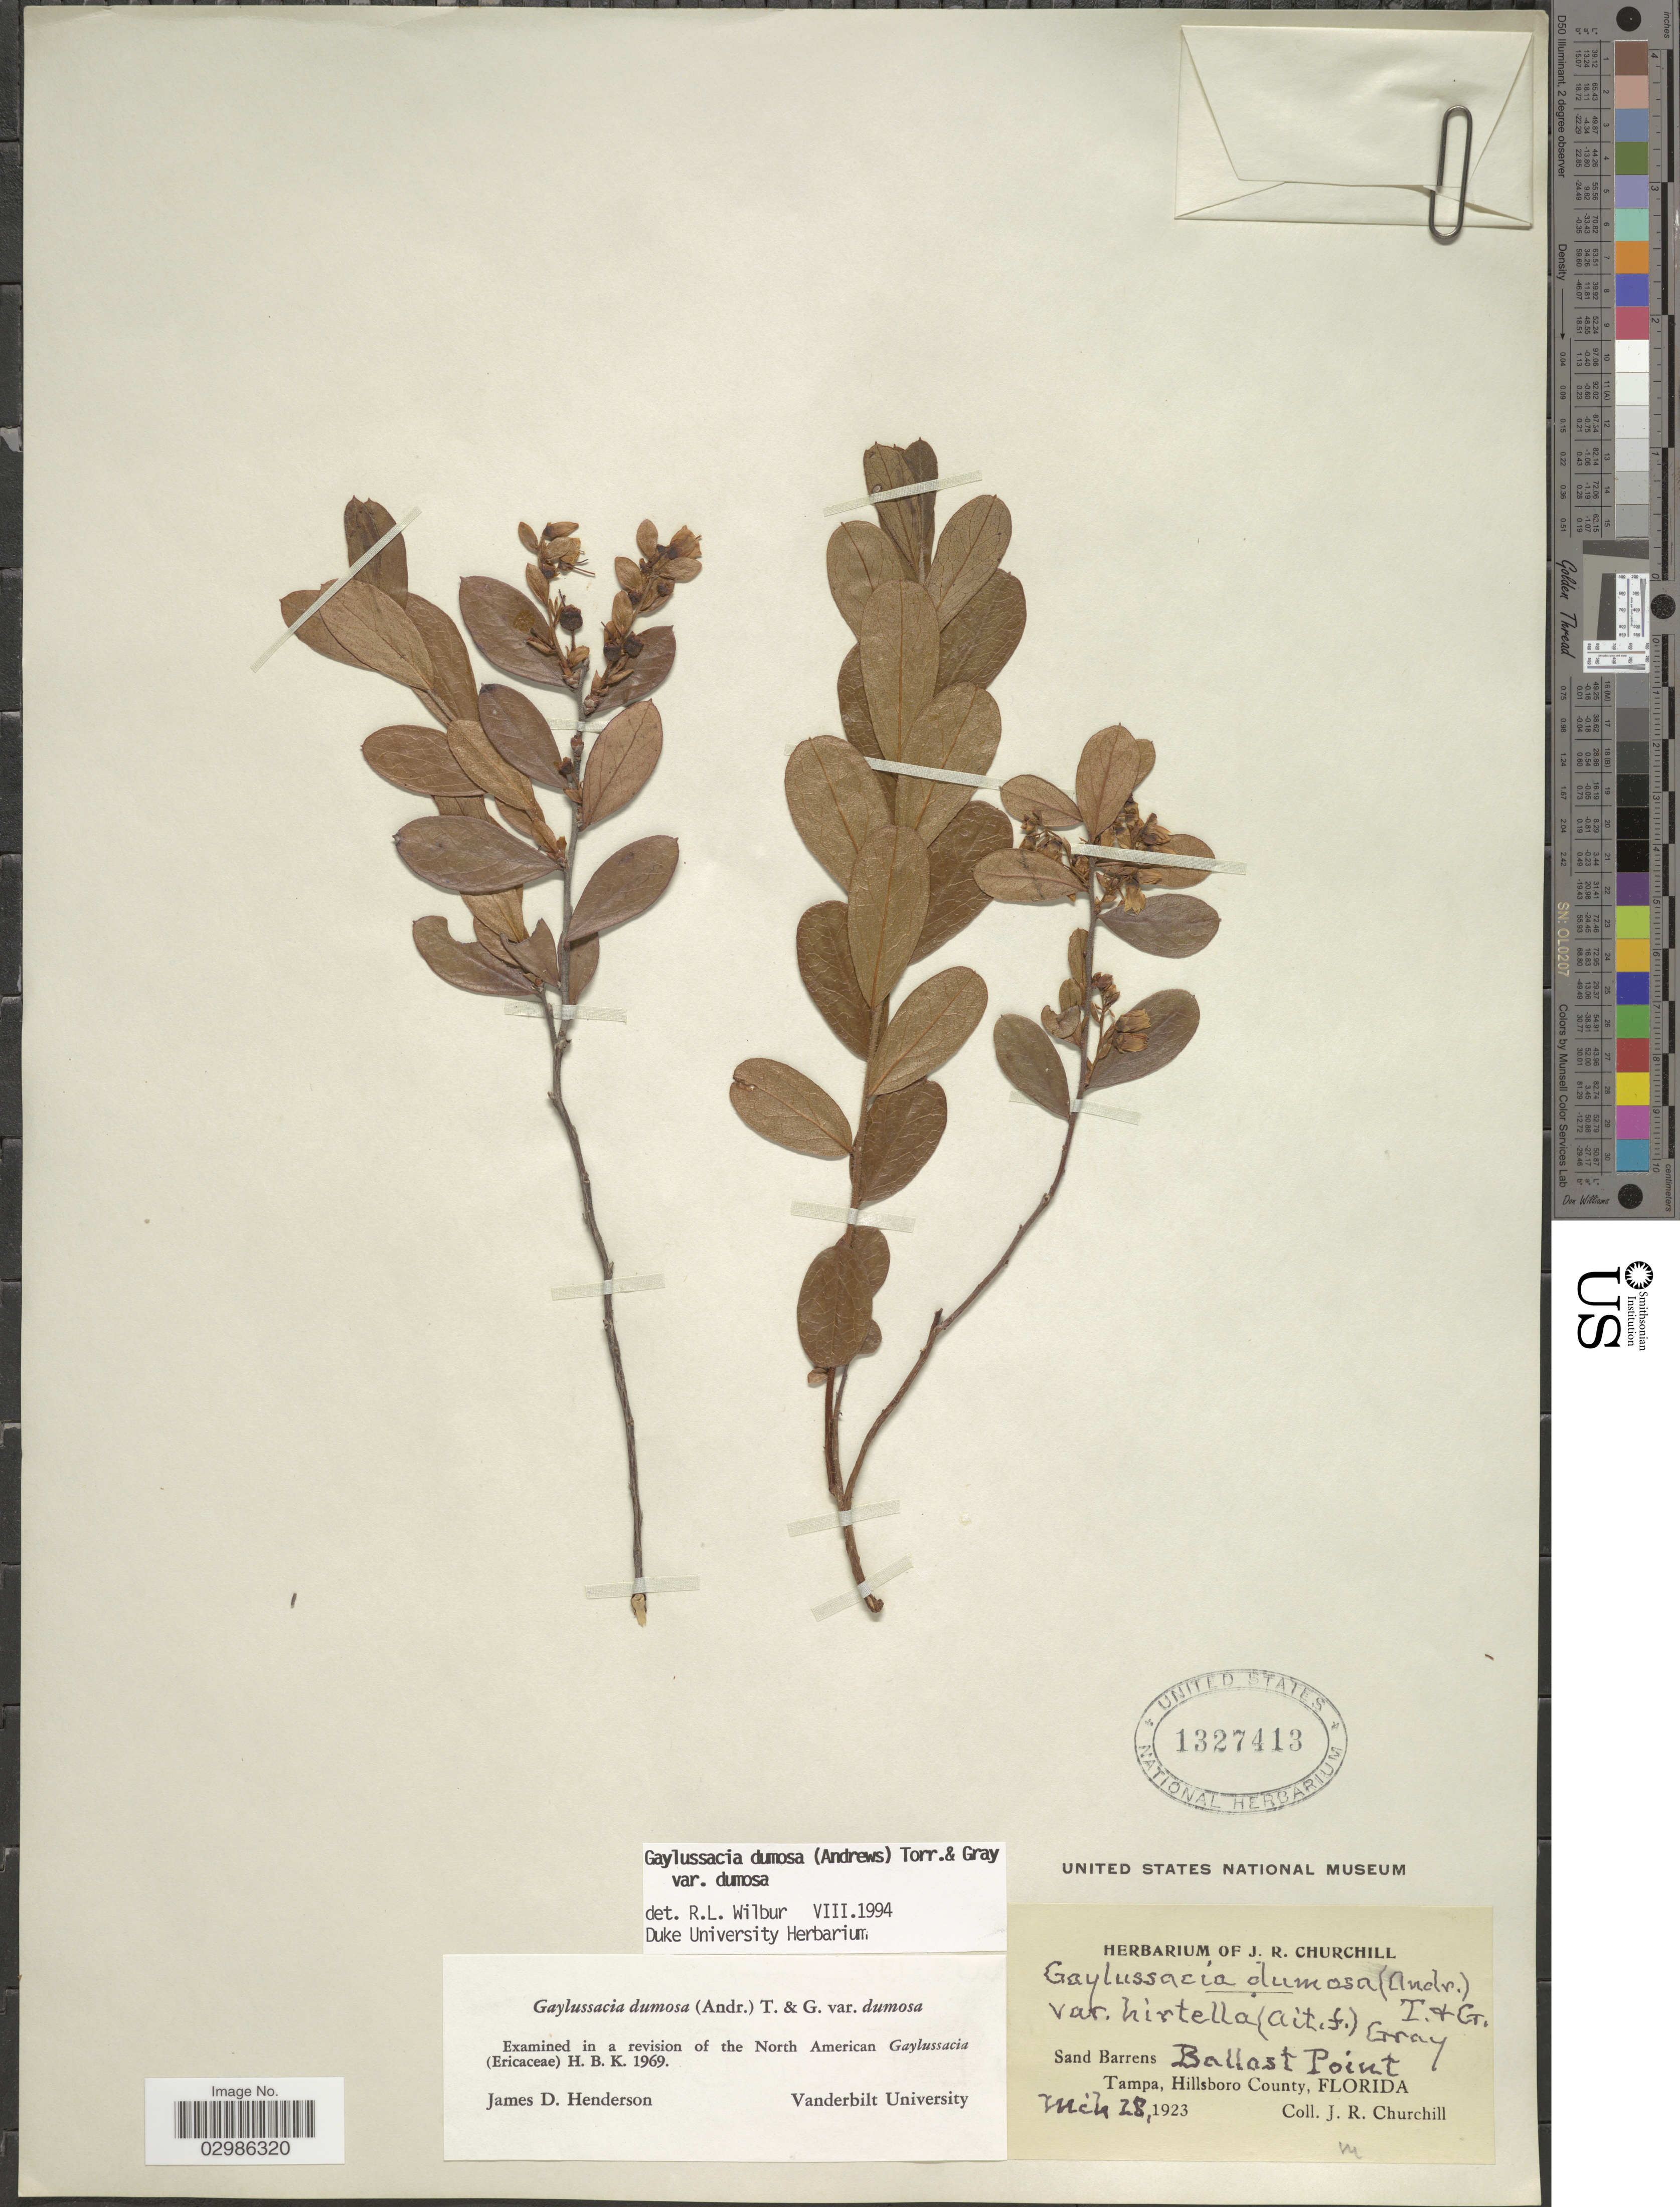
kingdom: Plantae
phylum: Tracheophyta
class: Magnoliopsida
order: Ericales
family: Ericaceae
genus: Gaylussacia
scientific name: Gaylussacia dumosa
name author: (Andrews) Torr. & A. Gray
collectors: J. Churchill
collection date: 1923-03-28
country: United States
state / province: Florida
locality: Ballast Point, Tampa, Hillsboro County.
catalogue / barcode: US 1327413